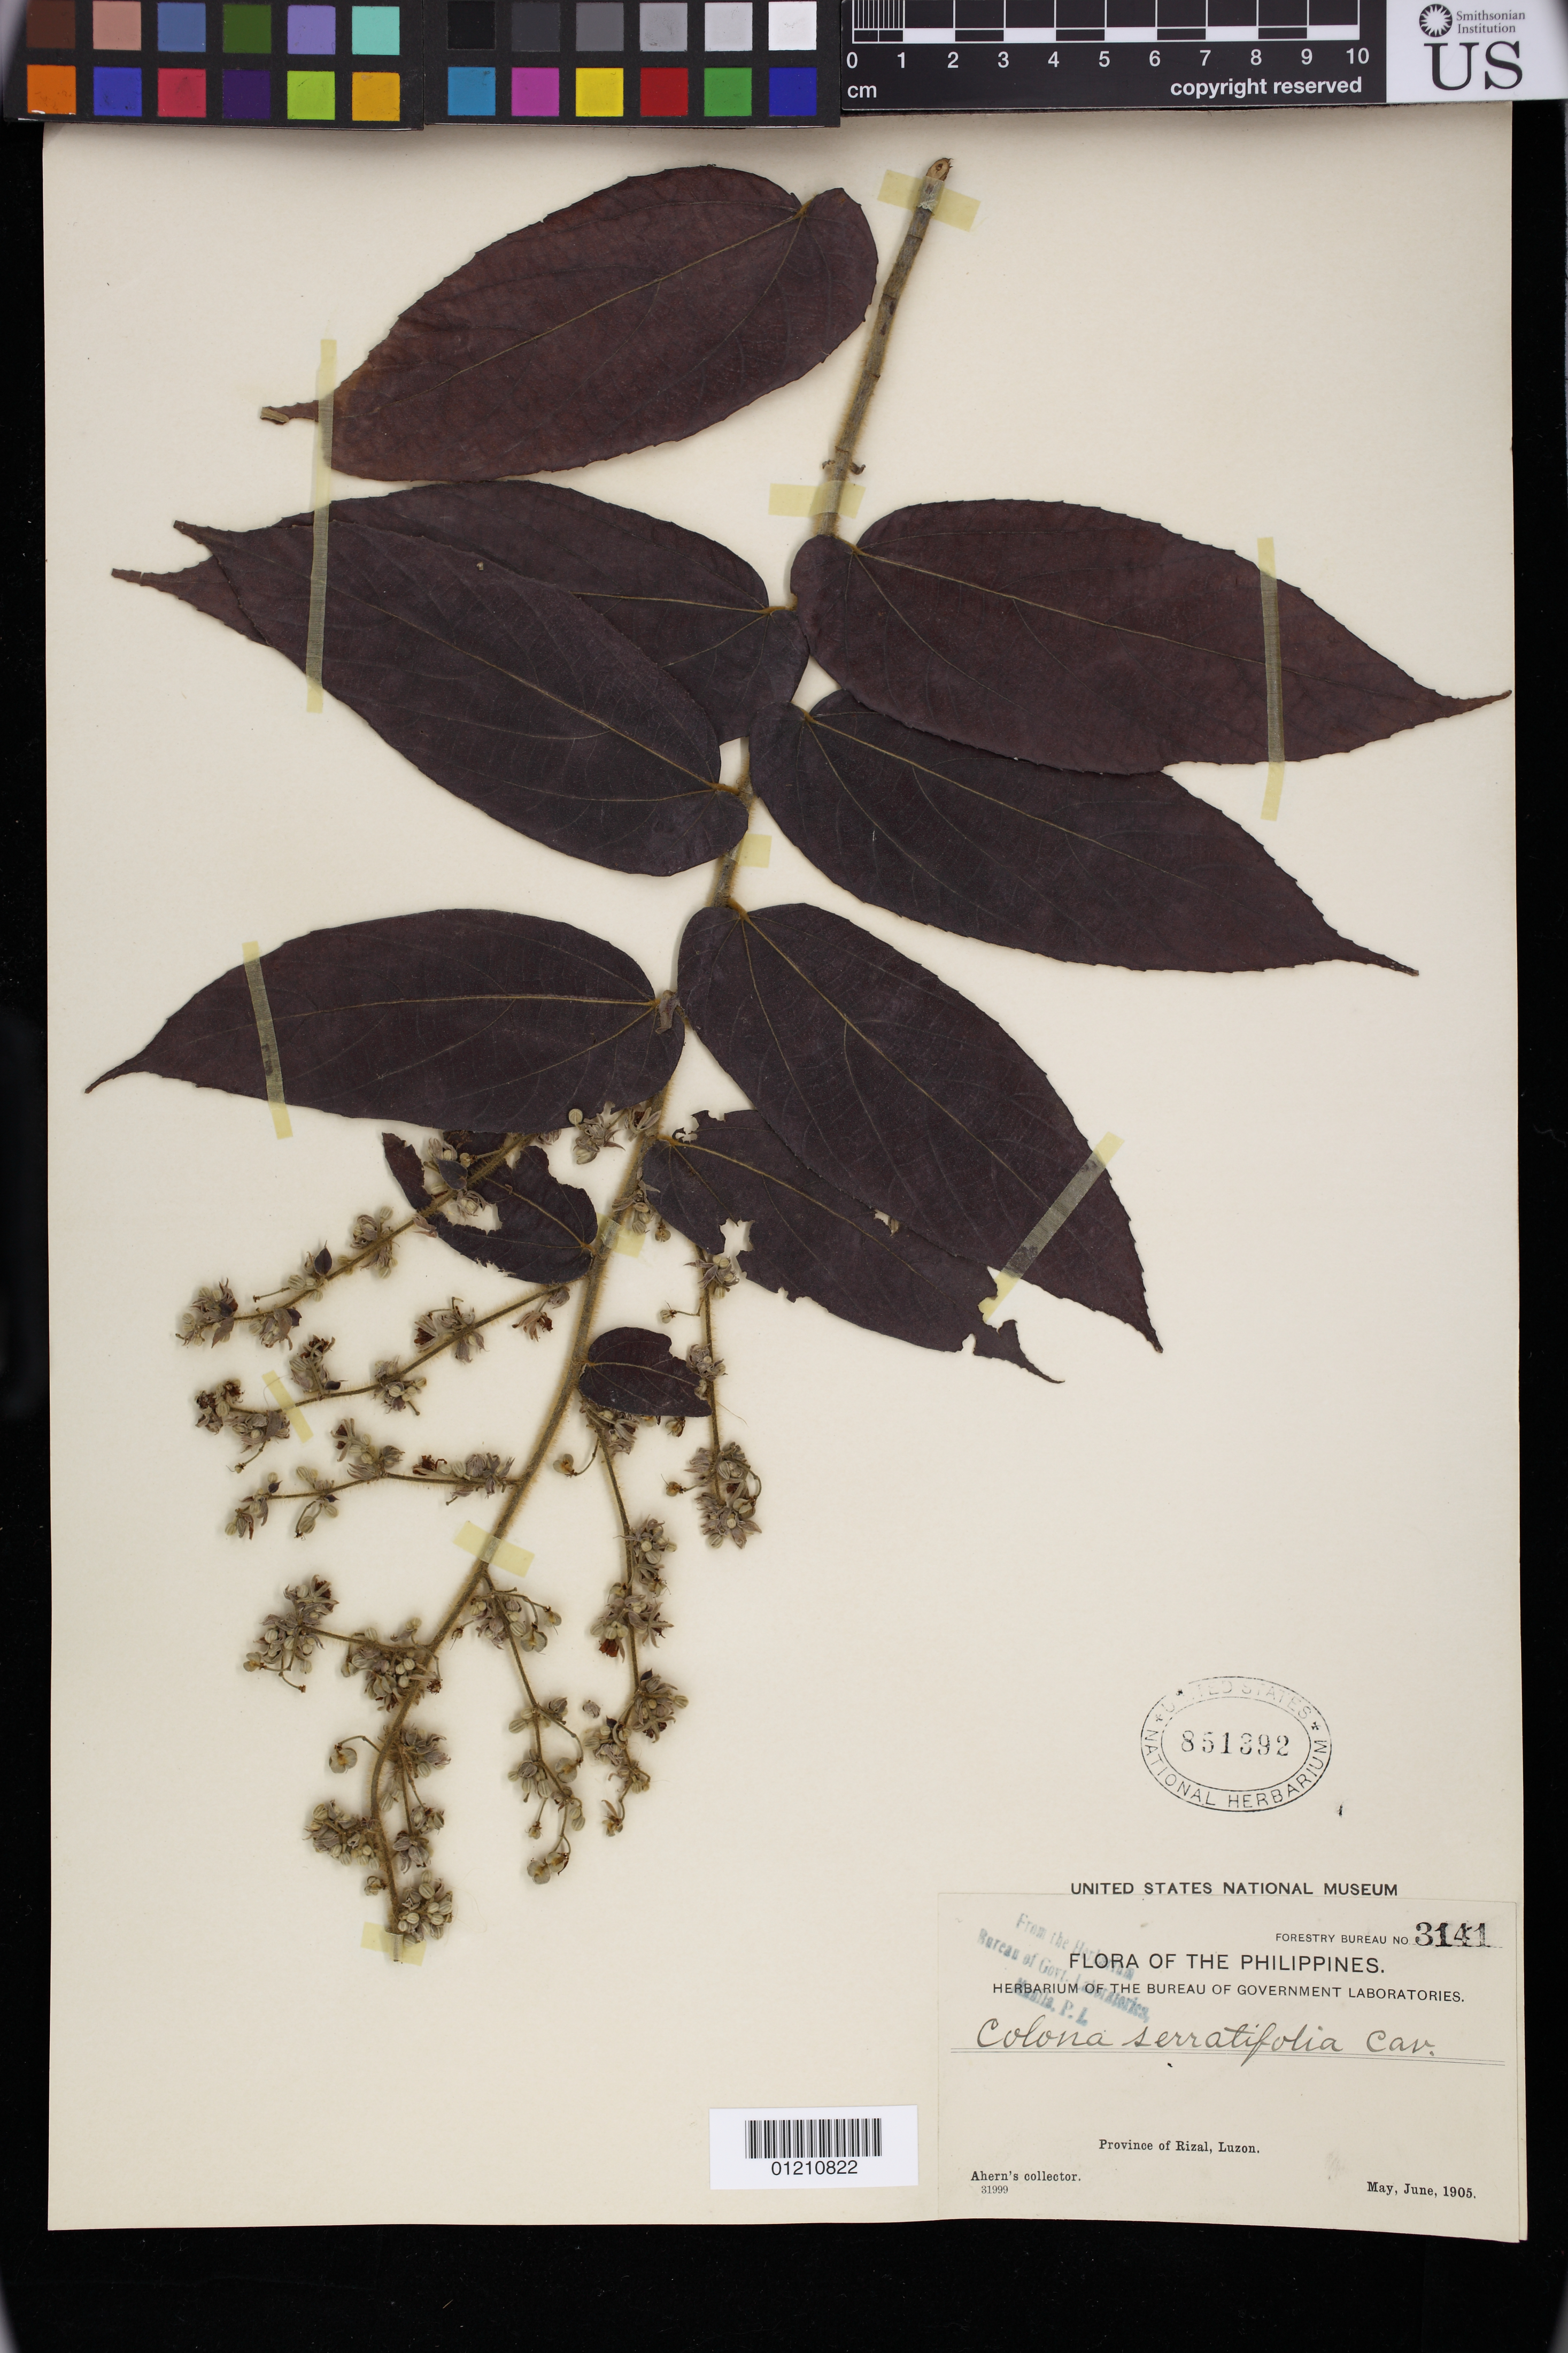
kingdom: Plantae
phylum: Tracheophyta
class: Magnoliopsida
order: Malvales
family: Malvaceae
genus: Colona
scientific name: Colona serratifolia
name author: Cav.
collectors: Ahern's collector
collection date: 1905-05/1905-06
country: Philippines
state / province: Calabarzon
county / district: Rizal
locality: Luzon.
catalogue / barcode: US 851392